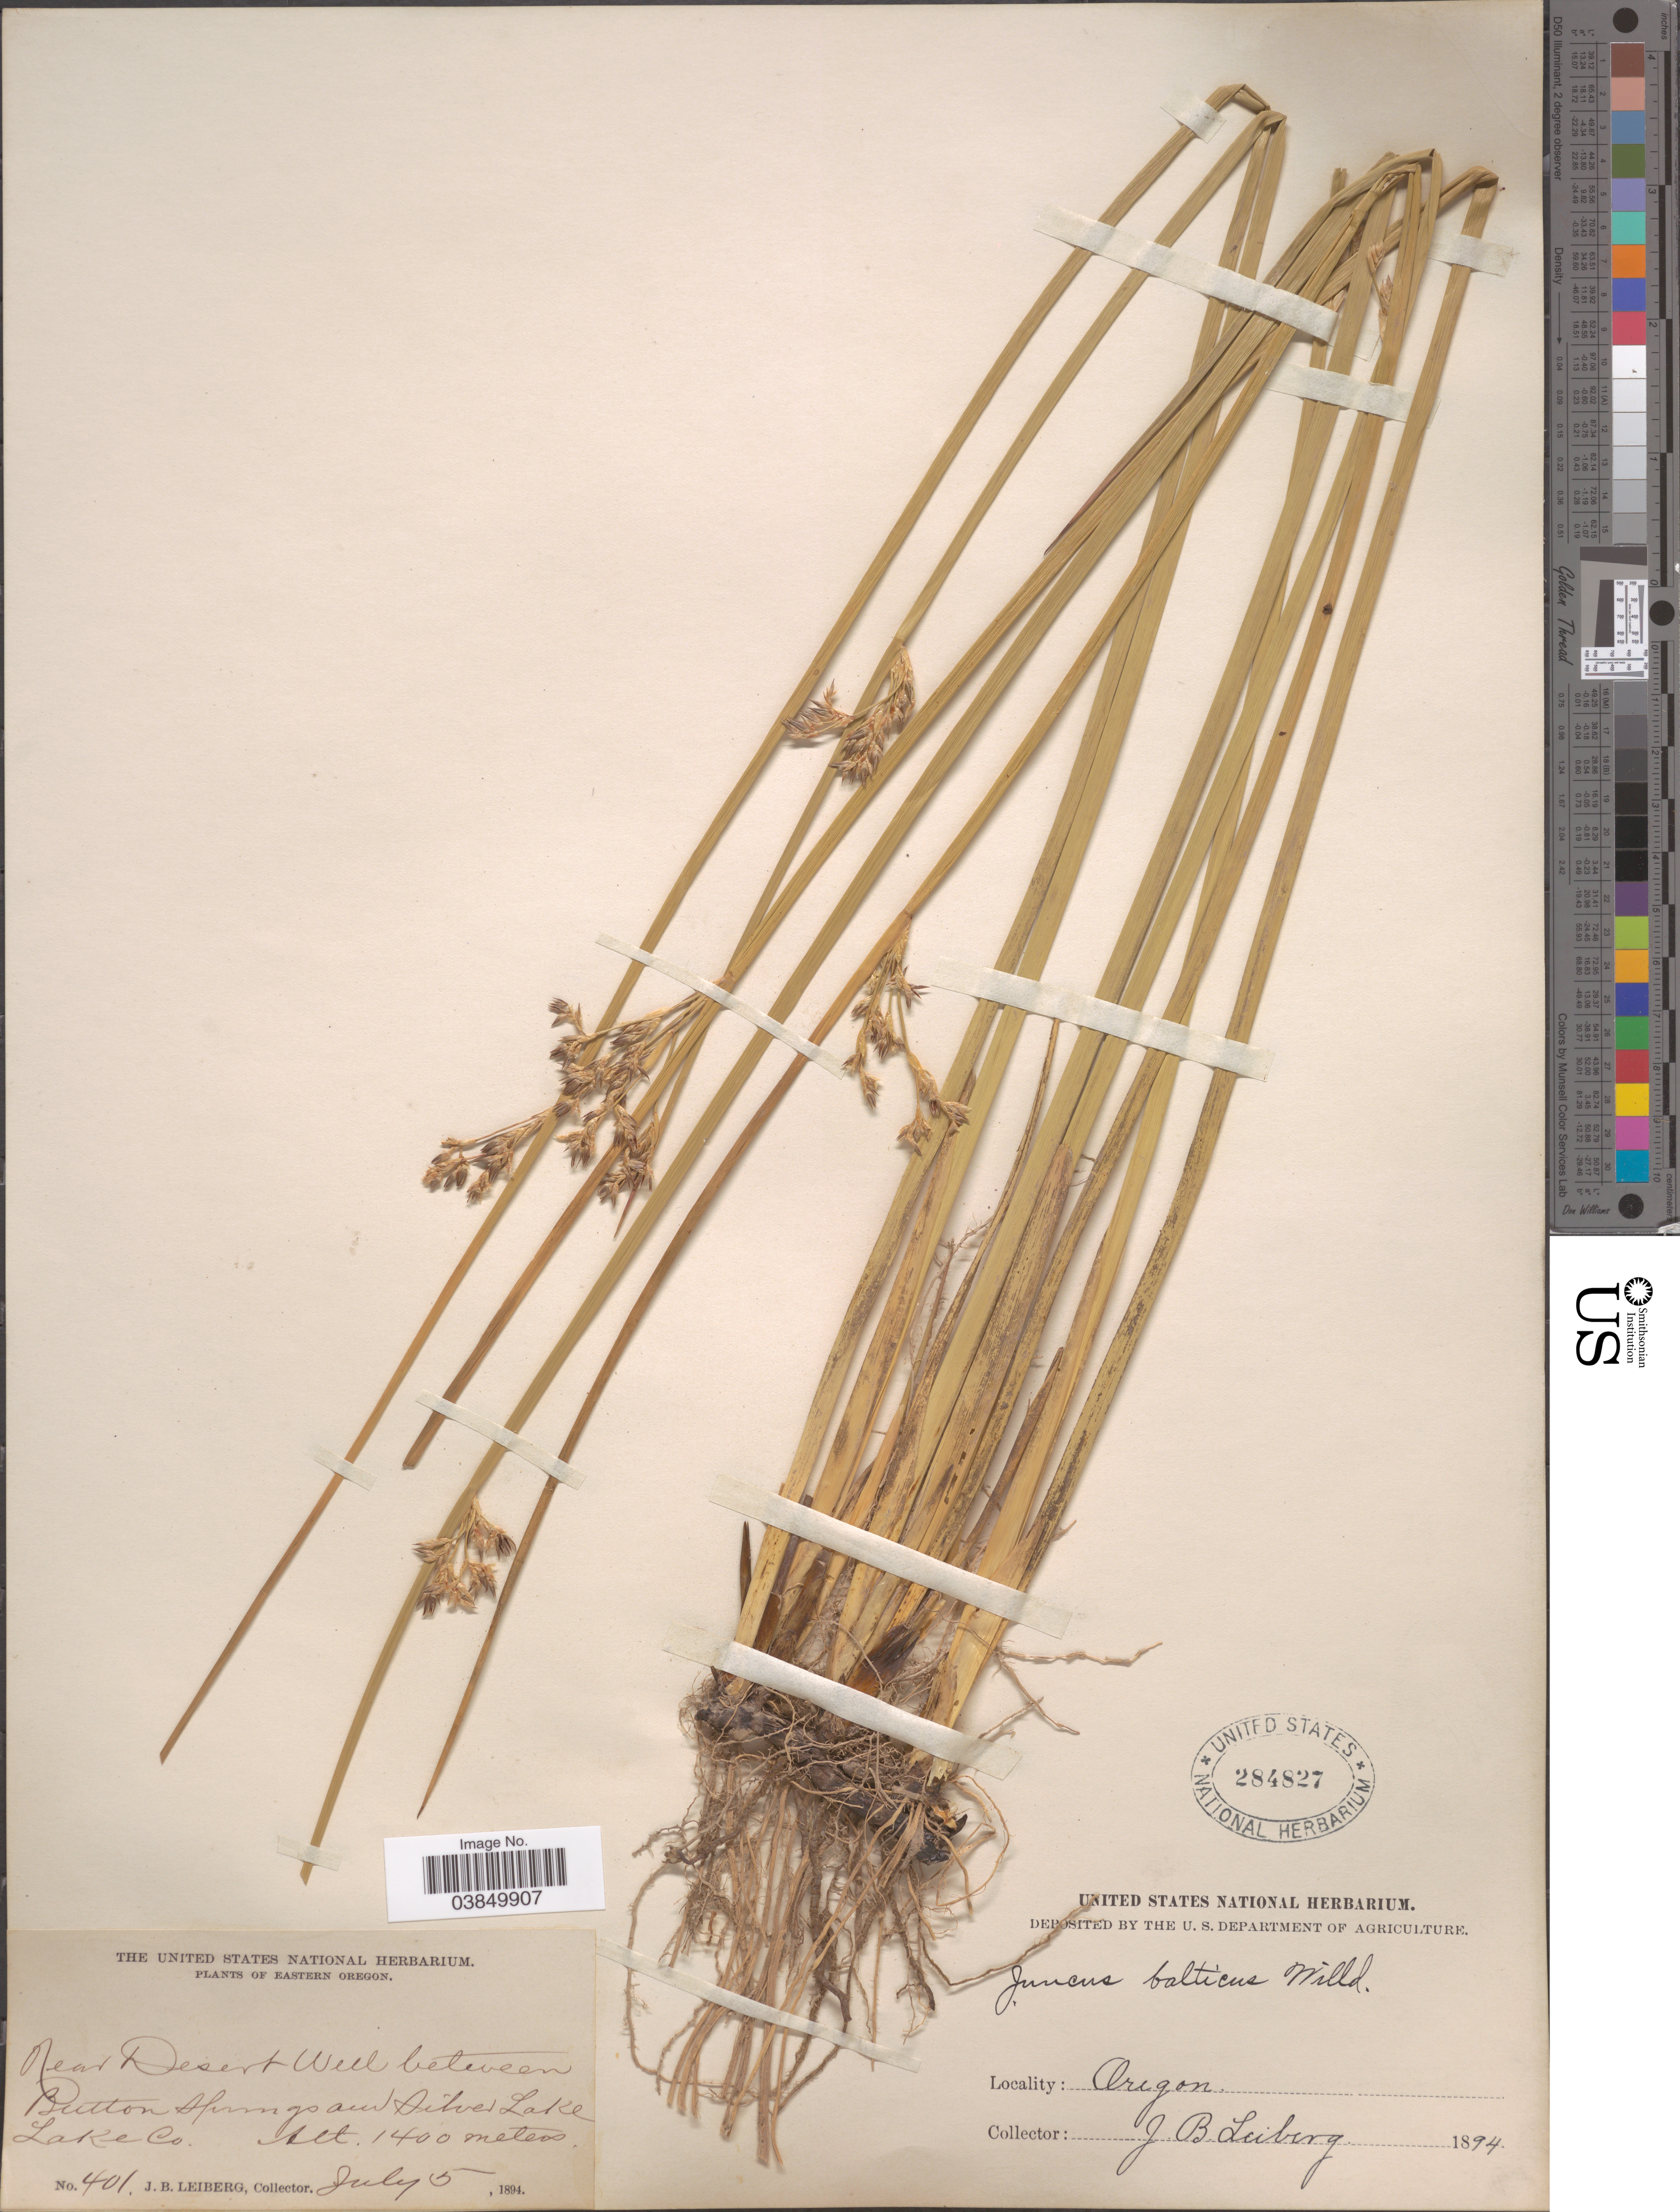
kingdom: Plantae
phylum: Tracheophyta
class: Liliopsida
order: Poales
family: Juncaceae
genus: Juncus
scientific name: Juncus balticus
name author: Willd.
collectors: J. B. Leiberg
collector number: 401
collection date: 1894-07-05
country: United States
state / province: Oregon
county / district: Lake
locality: Eastern Oregon. Button springs and Silver Lake, Lake Co.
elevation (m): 1400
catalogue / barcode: US 284827